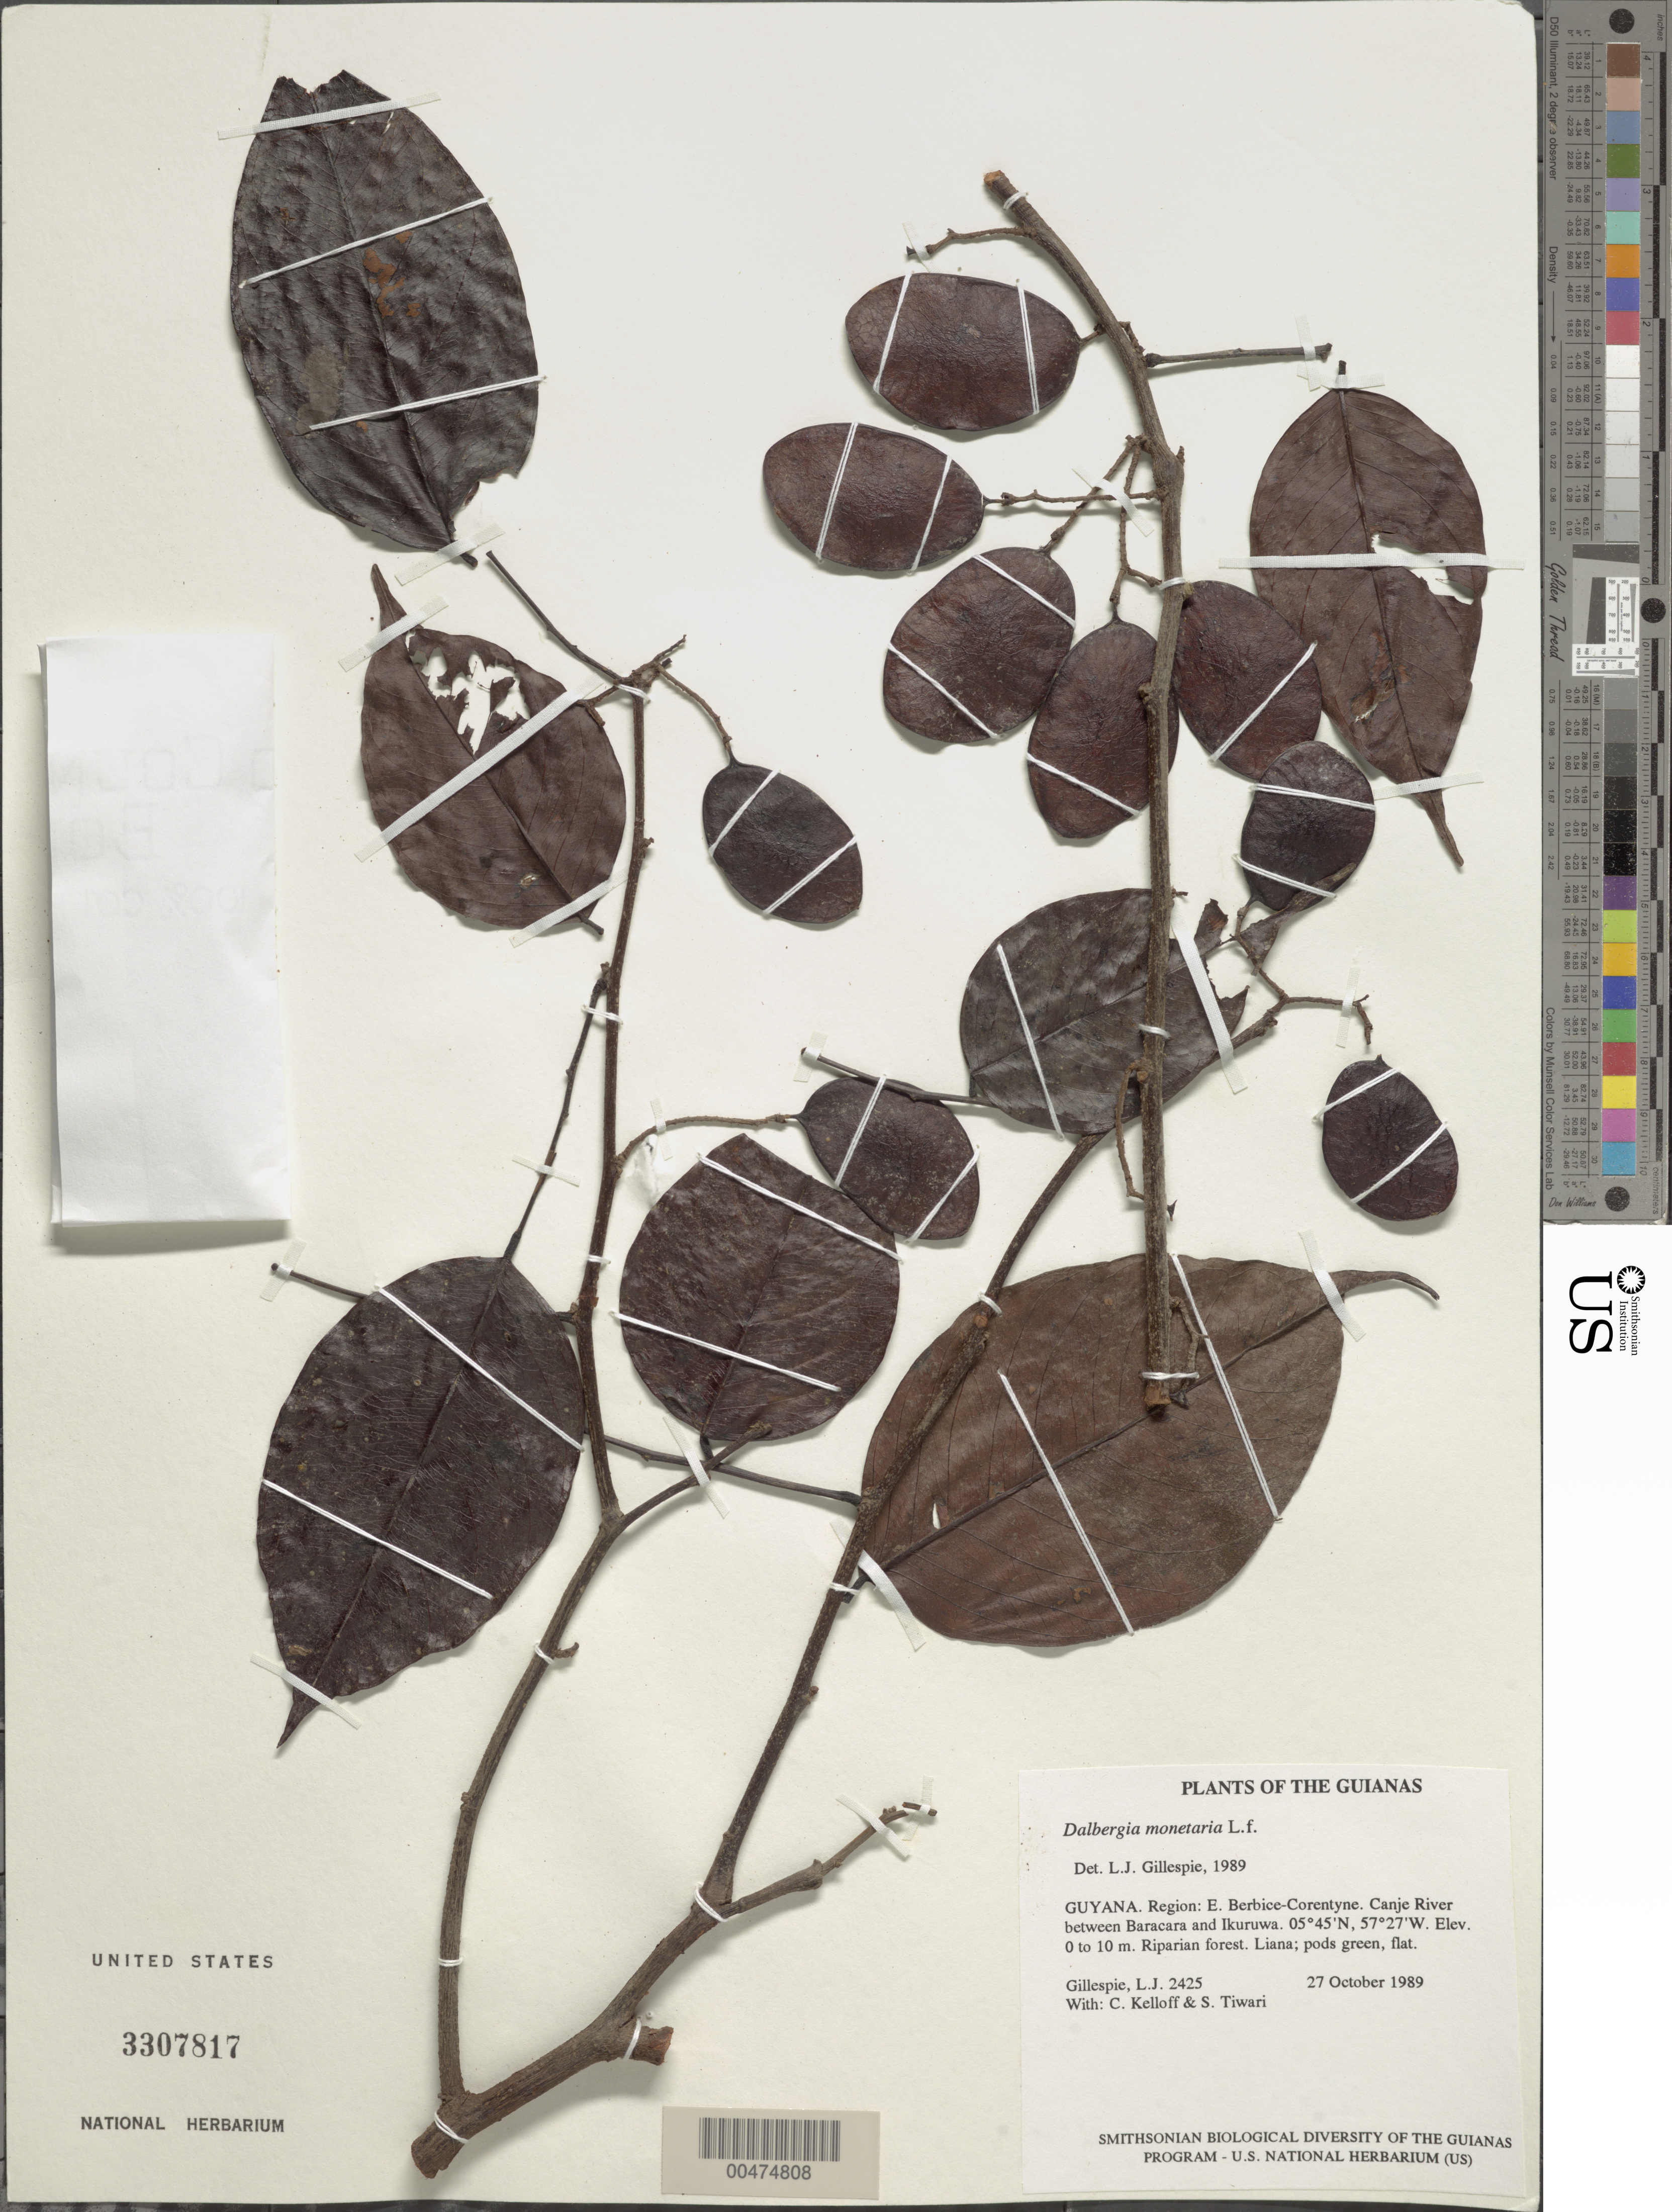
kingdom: Plantae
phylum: Tracheophyta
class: Magnoliopsida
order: Fabales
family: Fabaceae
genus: Dalbergia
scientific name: Dalbergia monetaria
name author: L. f.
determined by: Gillespie, L. J.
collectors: L. J. Gillespie, C. L. Kelloff & S. Tiwari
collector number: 2425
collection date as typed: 27 October 1989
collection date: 1989-10-27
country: Guyana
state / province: E. Berbice-Corentyne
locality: Canje River between Baracara and Ikuruwa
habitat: Riparian forest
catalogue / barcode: US 3307817